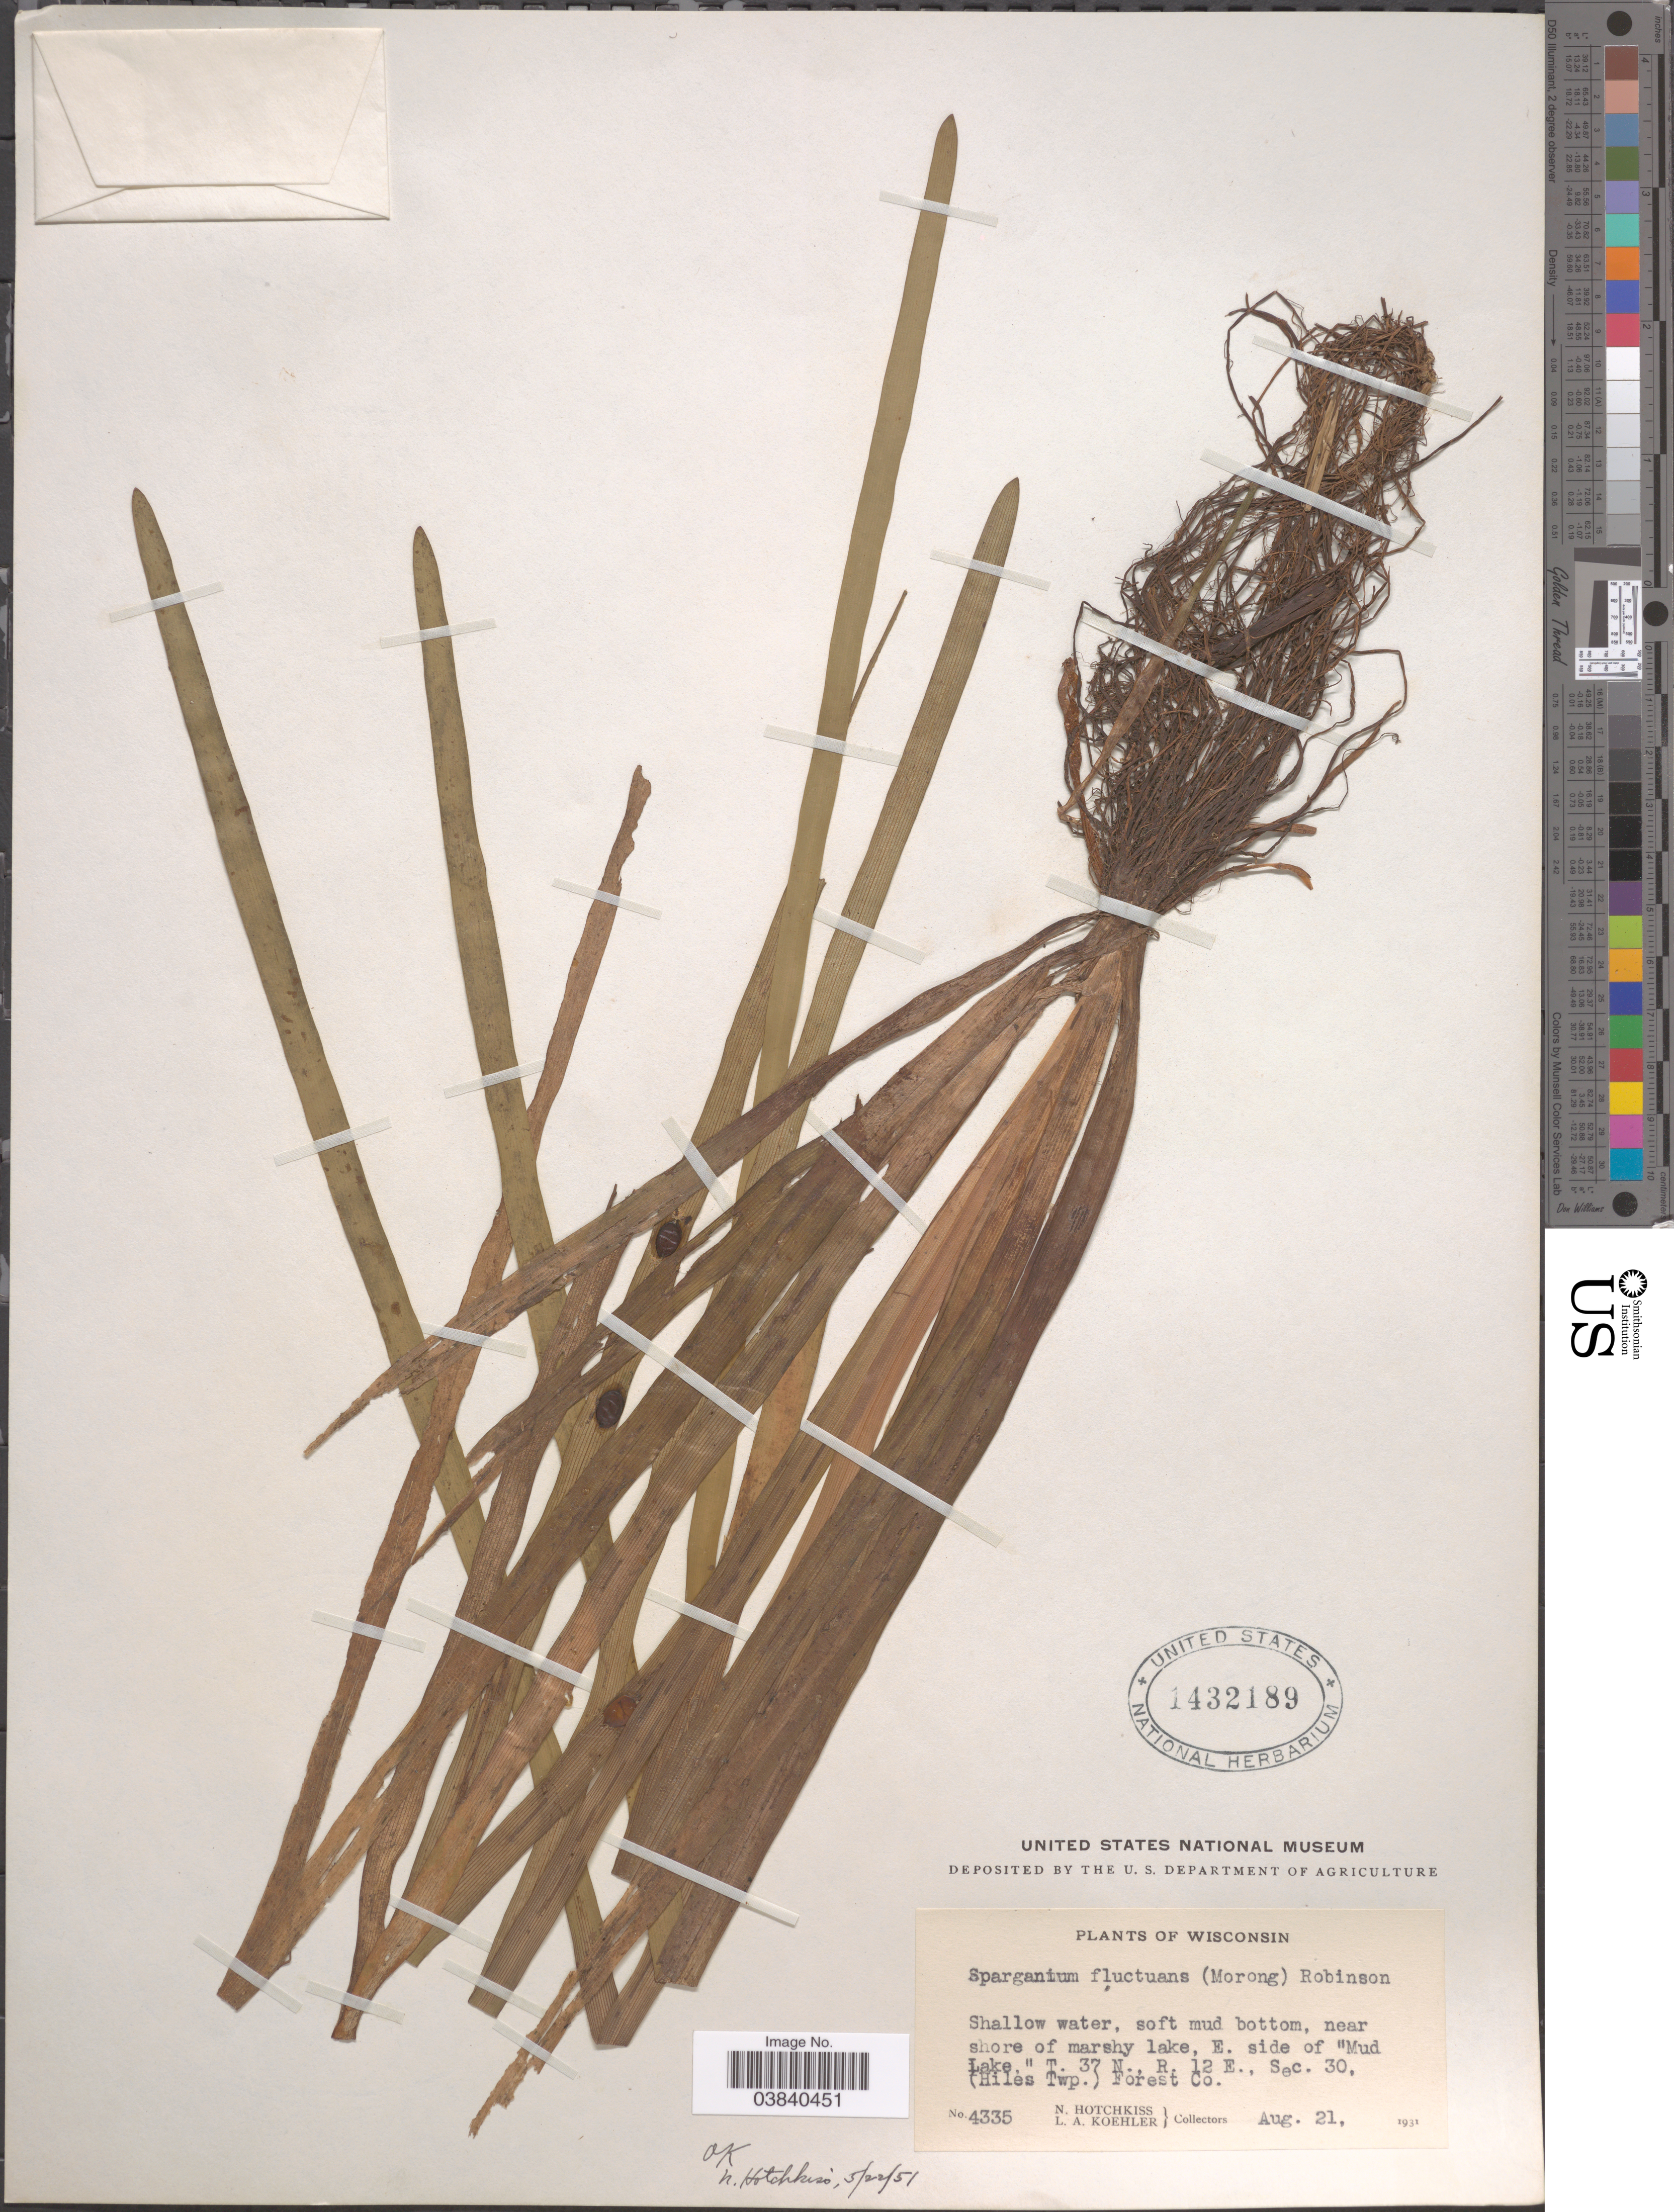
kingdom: Plantae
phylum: Tracheophyta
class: Liliopsida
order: Poales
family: Typhaceae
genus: Sparganium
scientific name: Sparganium fluctuans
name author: (Engelm.) B.L. Rob.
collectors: N. Hotchkiss & L. Koehler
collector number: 4335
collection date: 1931-08-21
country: United States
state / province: Wisconsin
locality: Near shore of marshy lake, E. side of "Mud Lake " T. 37 N., R. 12 E., Sec. 30, (Hiles Twp.) Forest Co.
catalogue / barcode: US 1432189